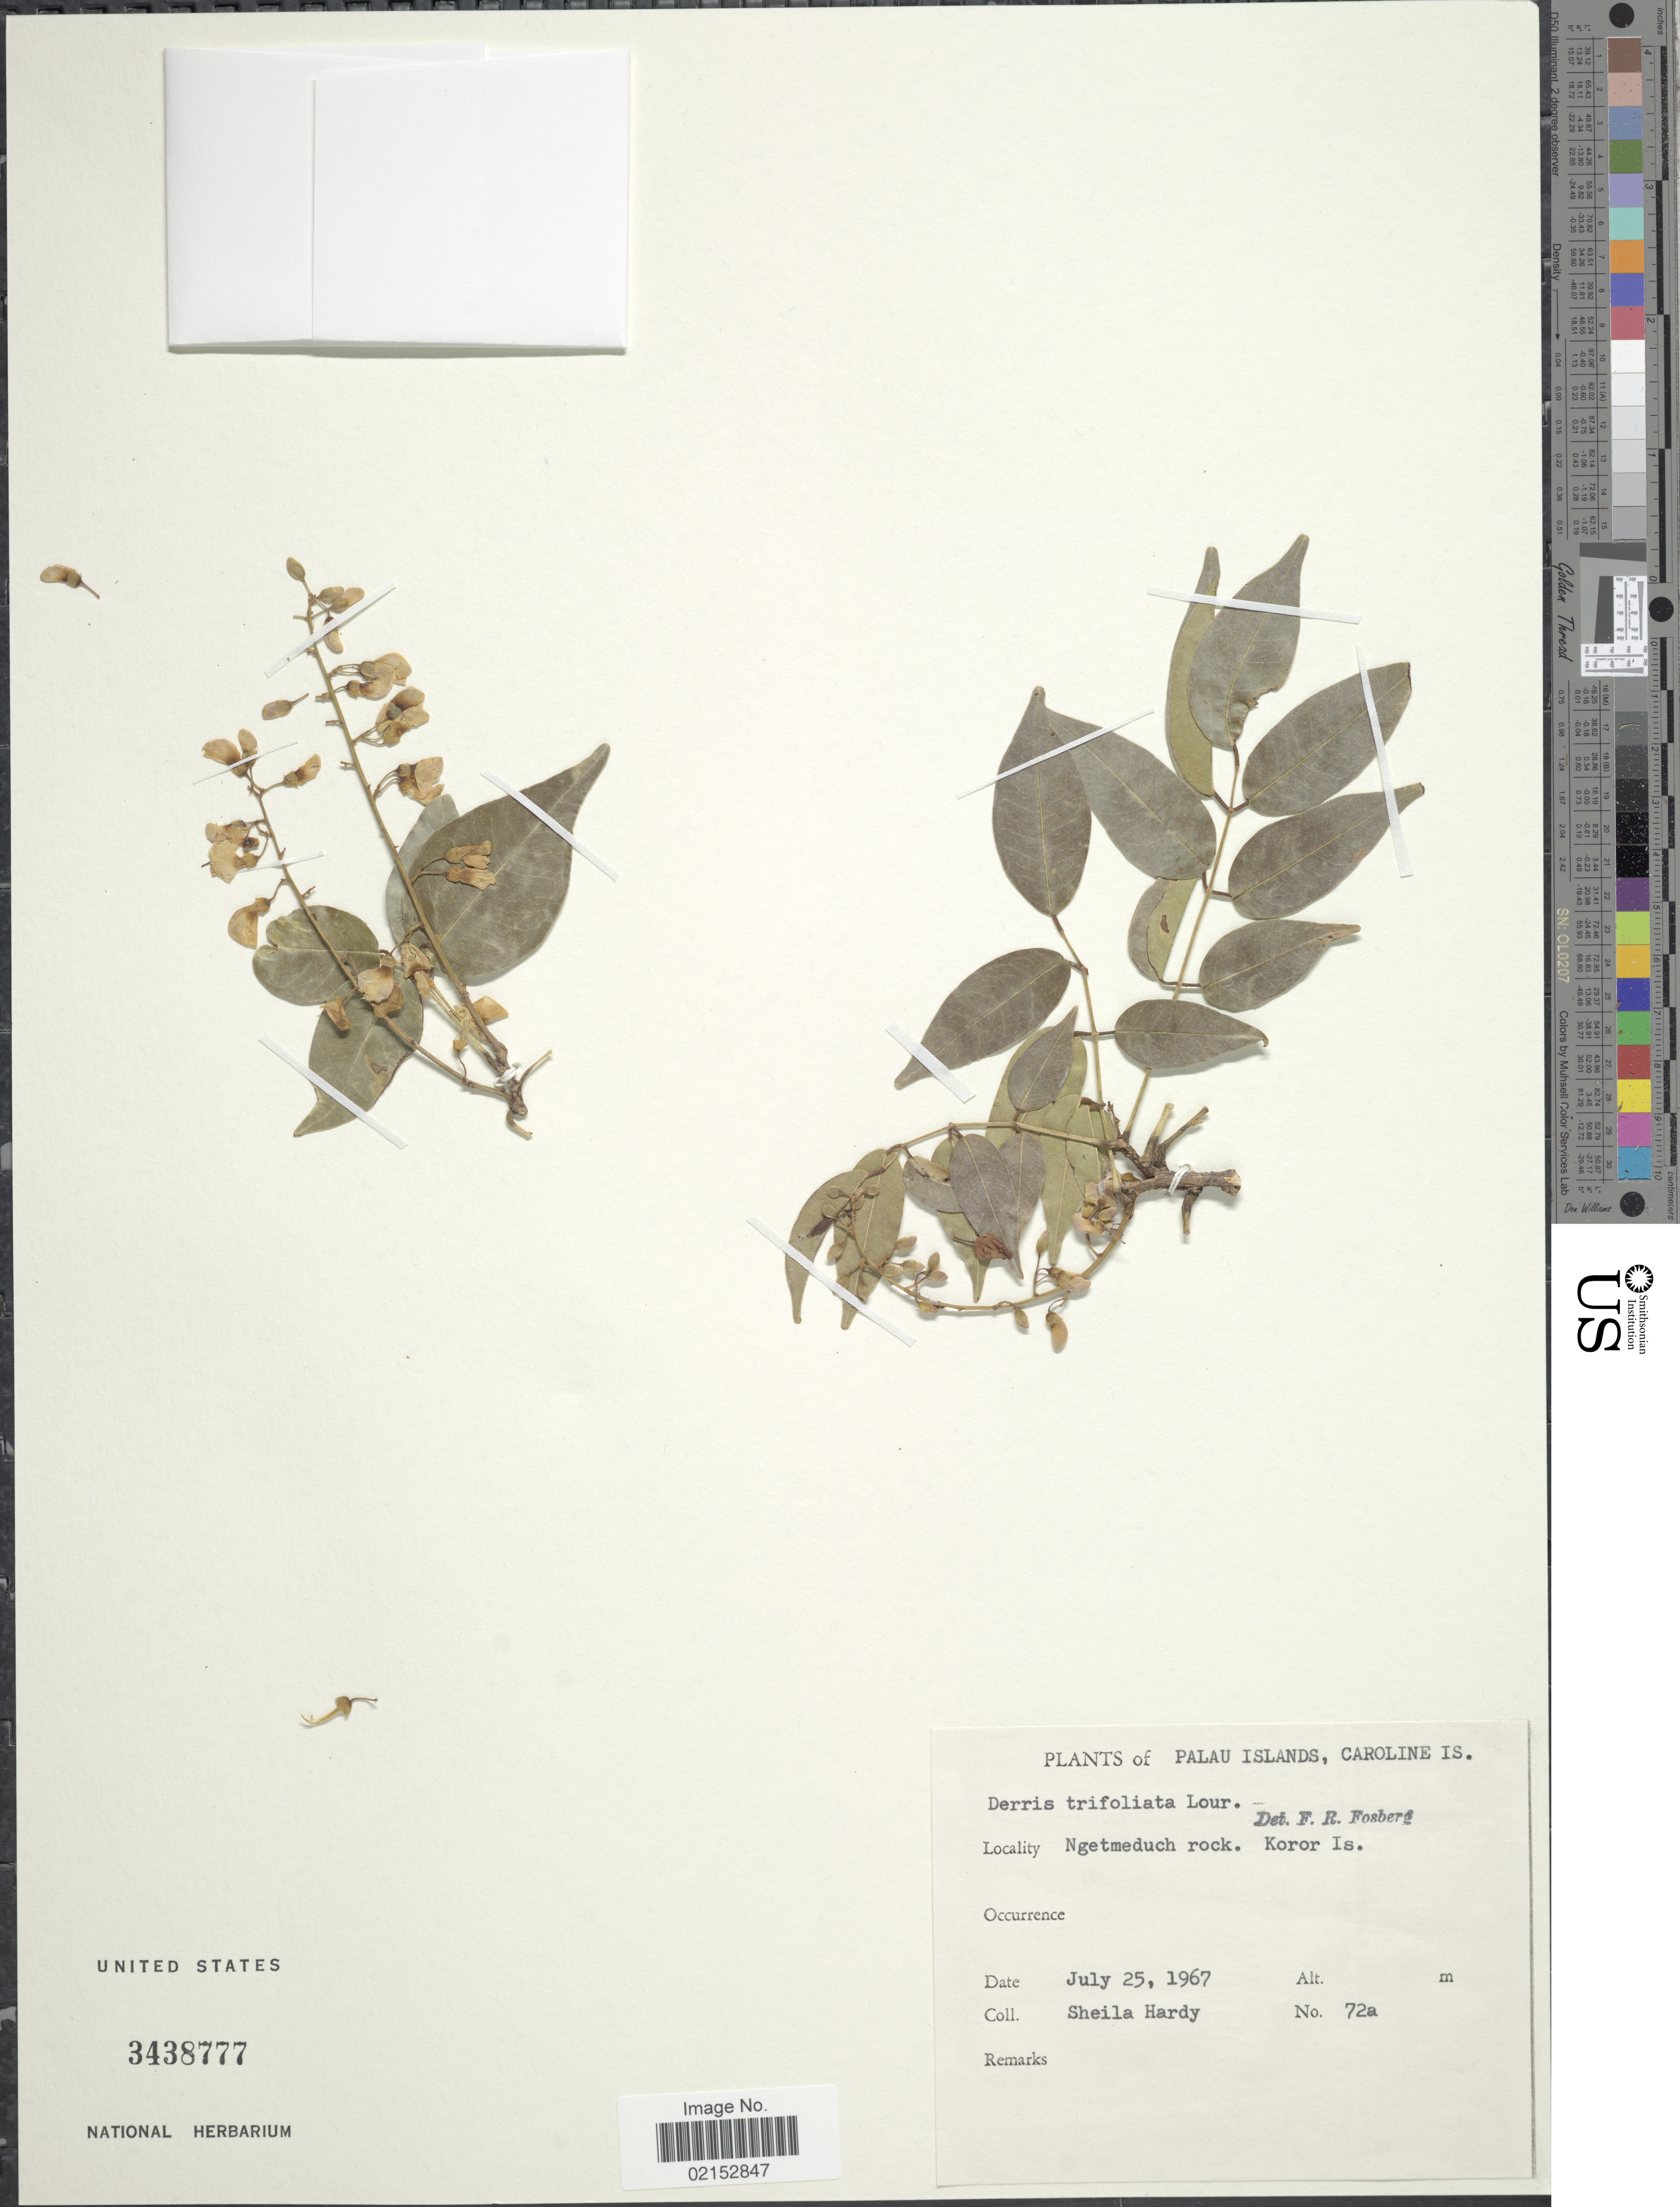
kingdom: Plantae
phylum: Tracheophyta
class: Magnoliopsida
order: Fabales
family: Fabaceae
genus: Derris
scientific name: Derris trifoliata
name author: Lour.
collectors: S. Hardy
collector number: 72a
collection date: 1967-07-25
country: Palau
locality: Palau Islands, Caroline Is., Ngetmeduch rock, Koror Is.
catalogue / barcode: US 3438777